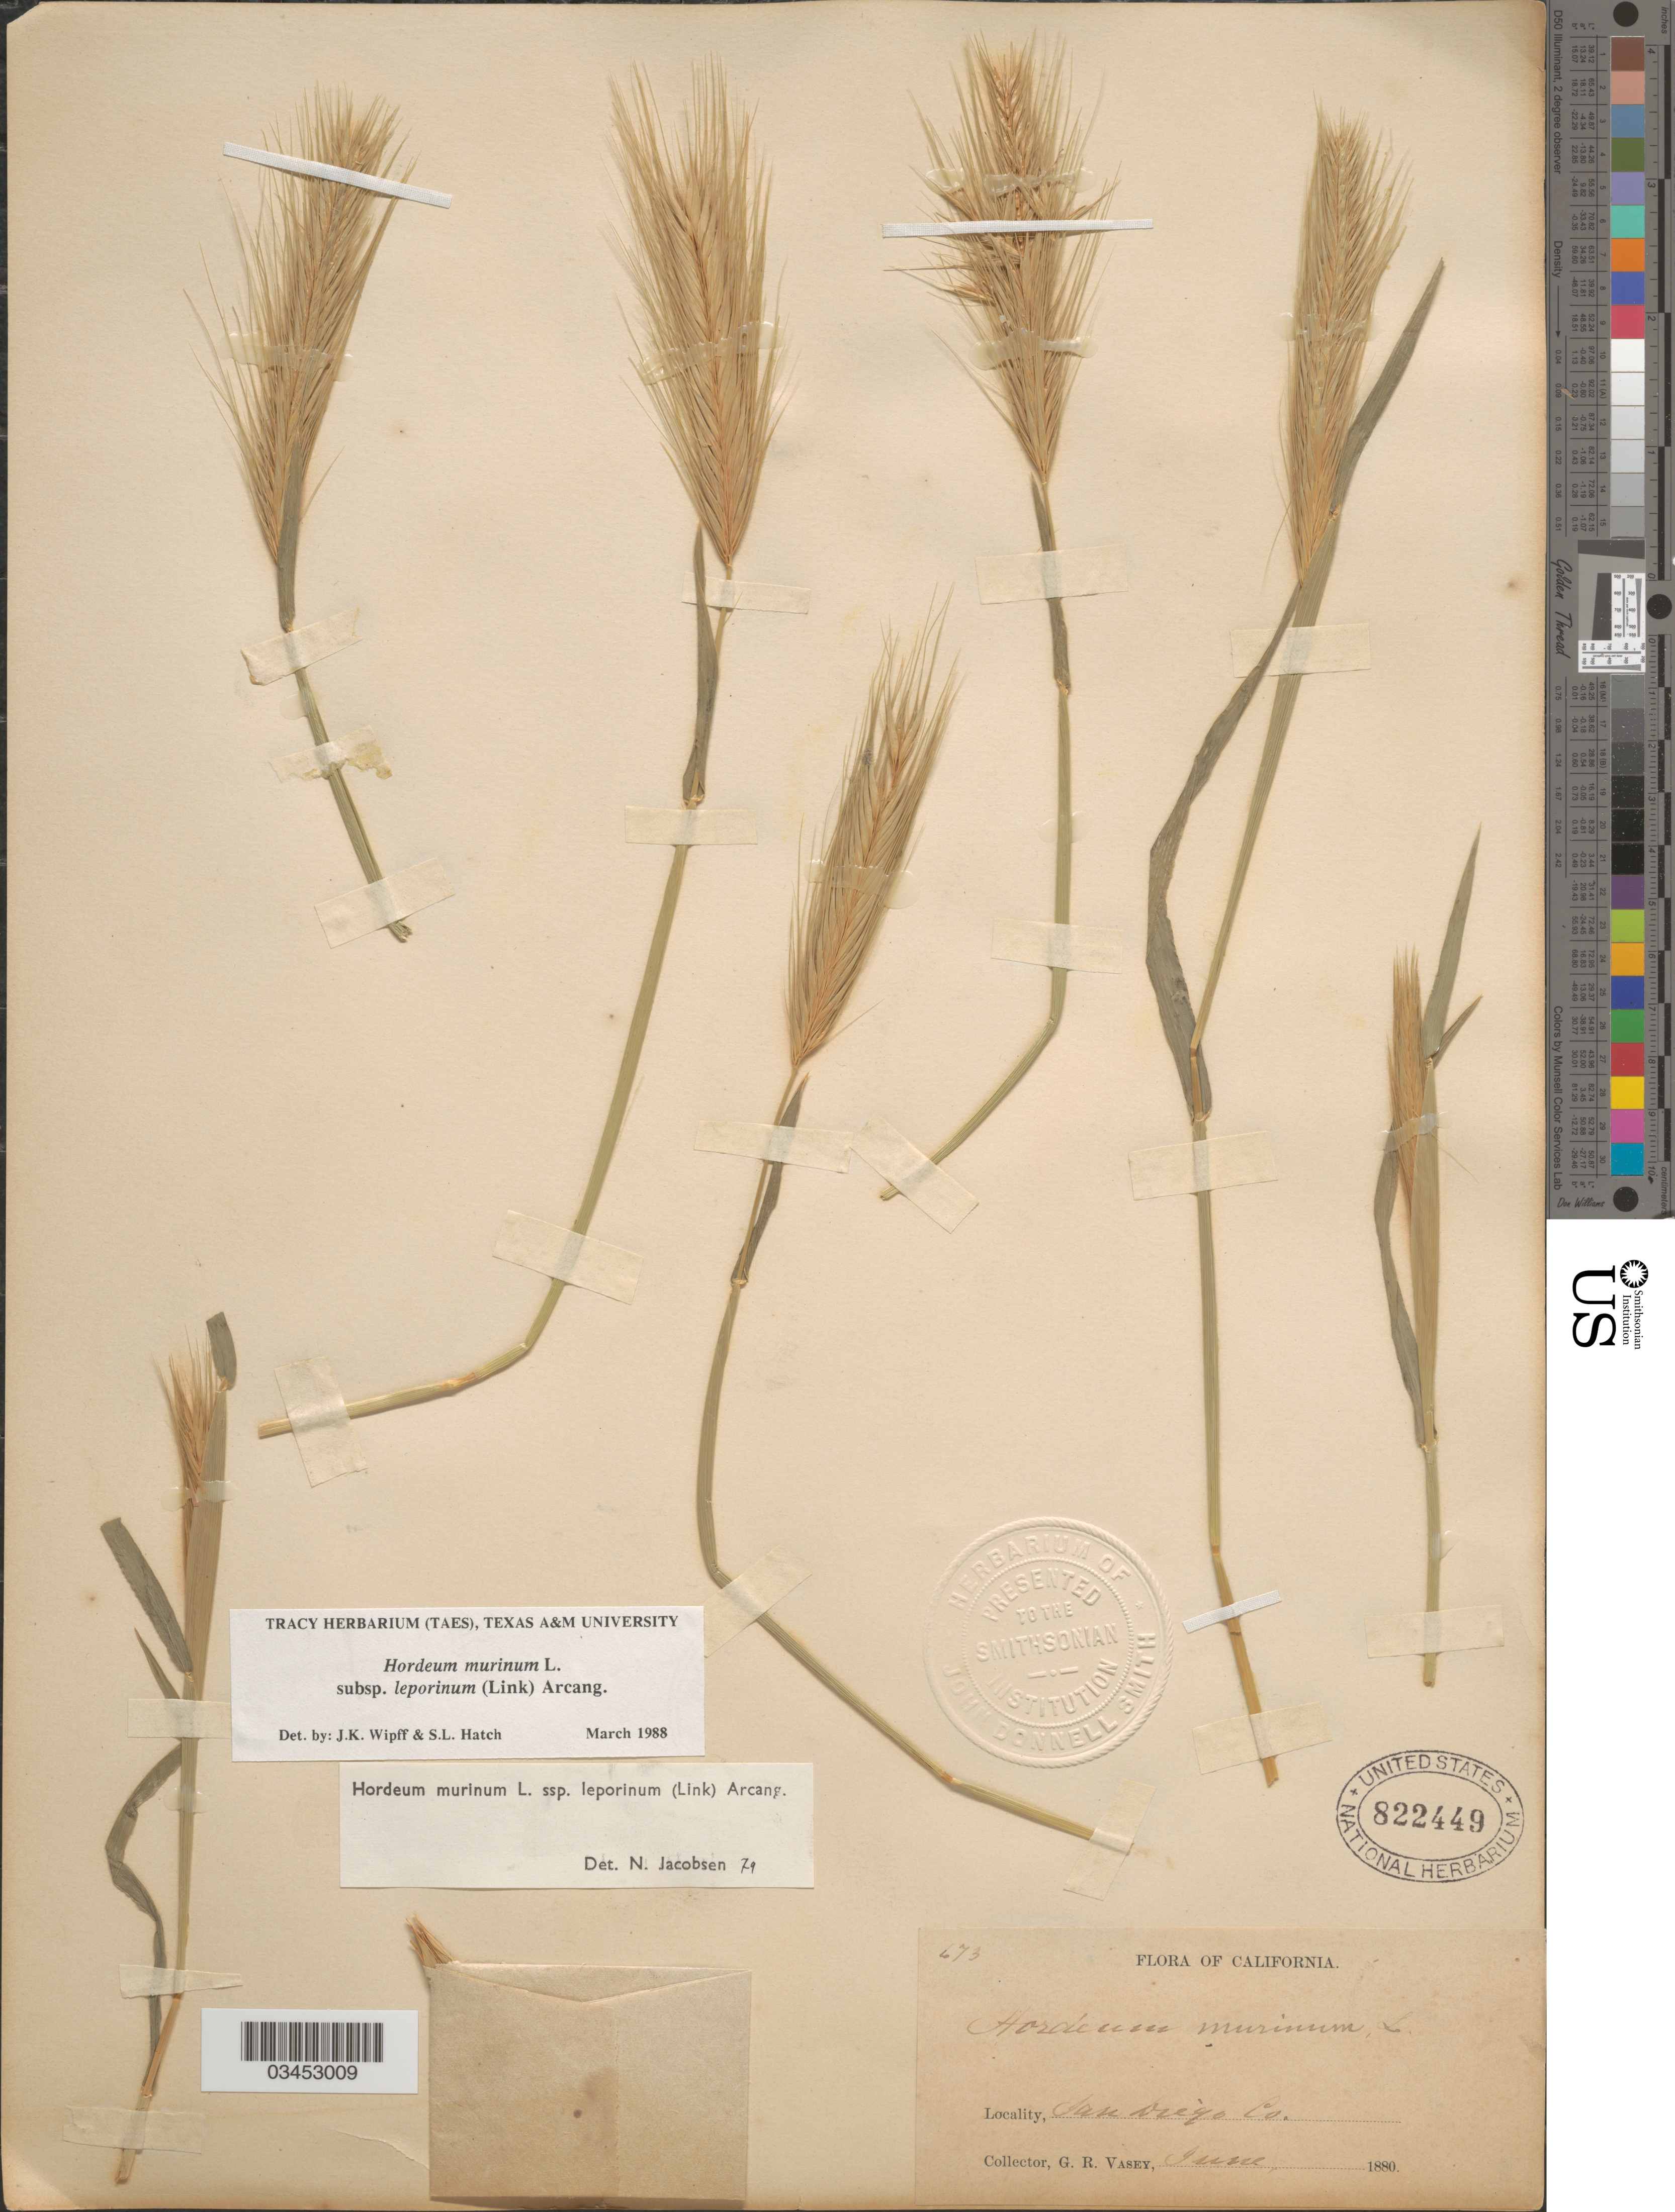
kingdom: Plantae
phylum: Tracheophyta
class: Liliopsida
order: Poales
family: Poaceae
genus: Hordeum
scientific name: Hordeum murinum subsp. leporinum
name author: (Link) Arcang.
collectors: G. R. Vasey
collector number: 673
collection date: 1880-06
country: United States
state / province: California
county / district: San Diego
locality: San Diego Co.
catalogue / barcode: US 822449